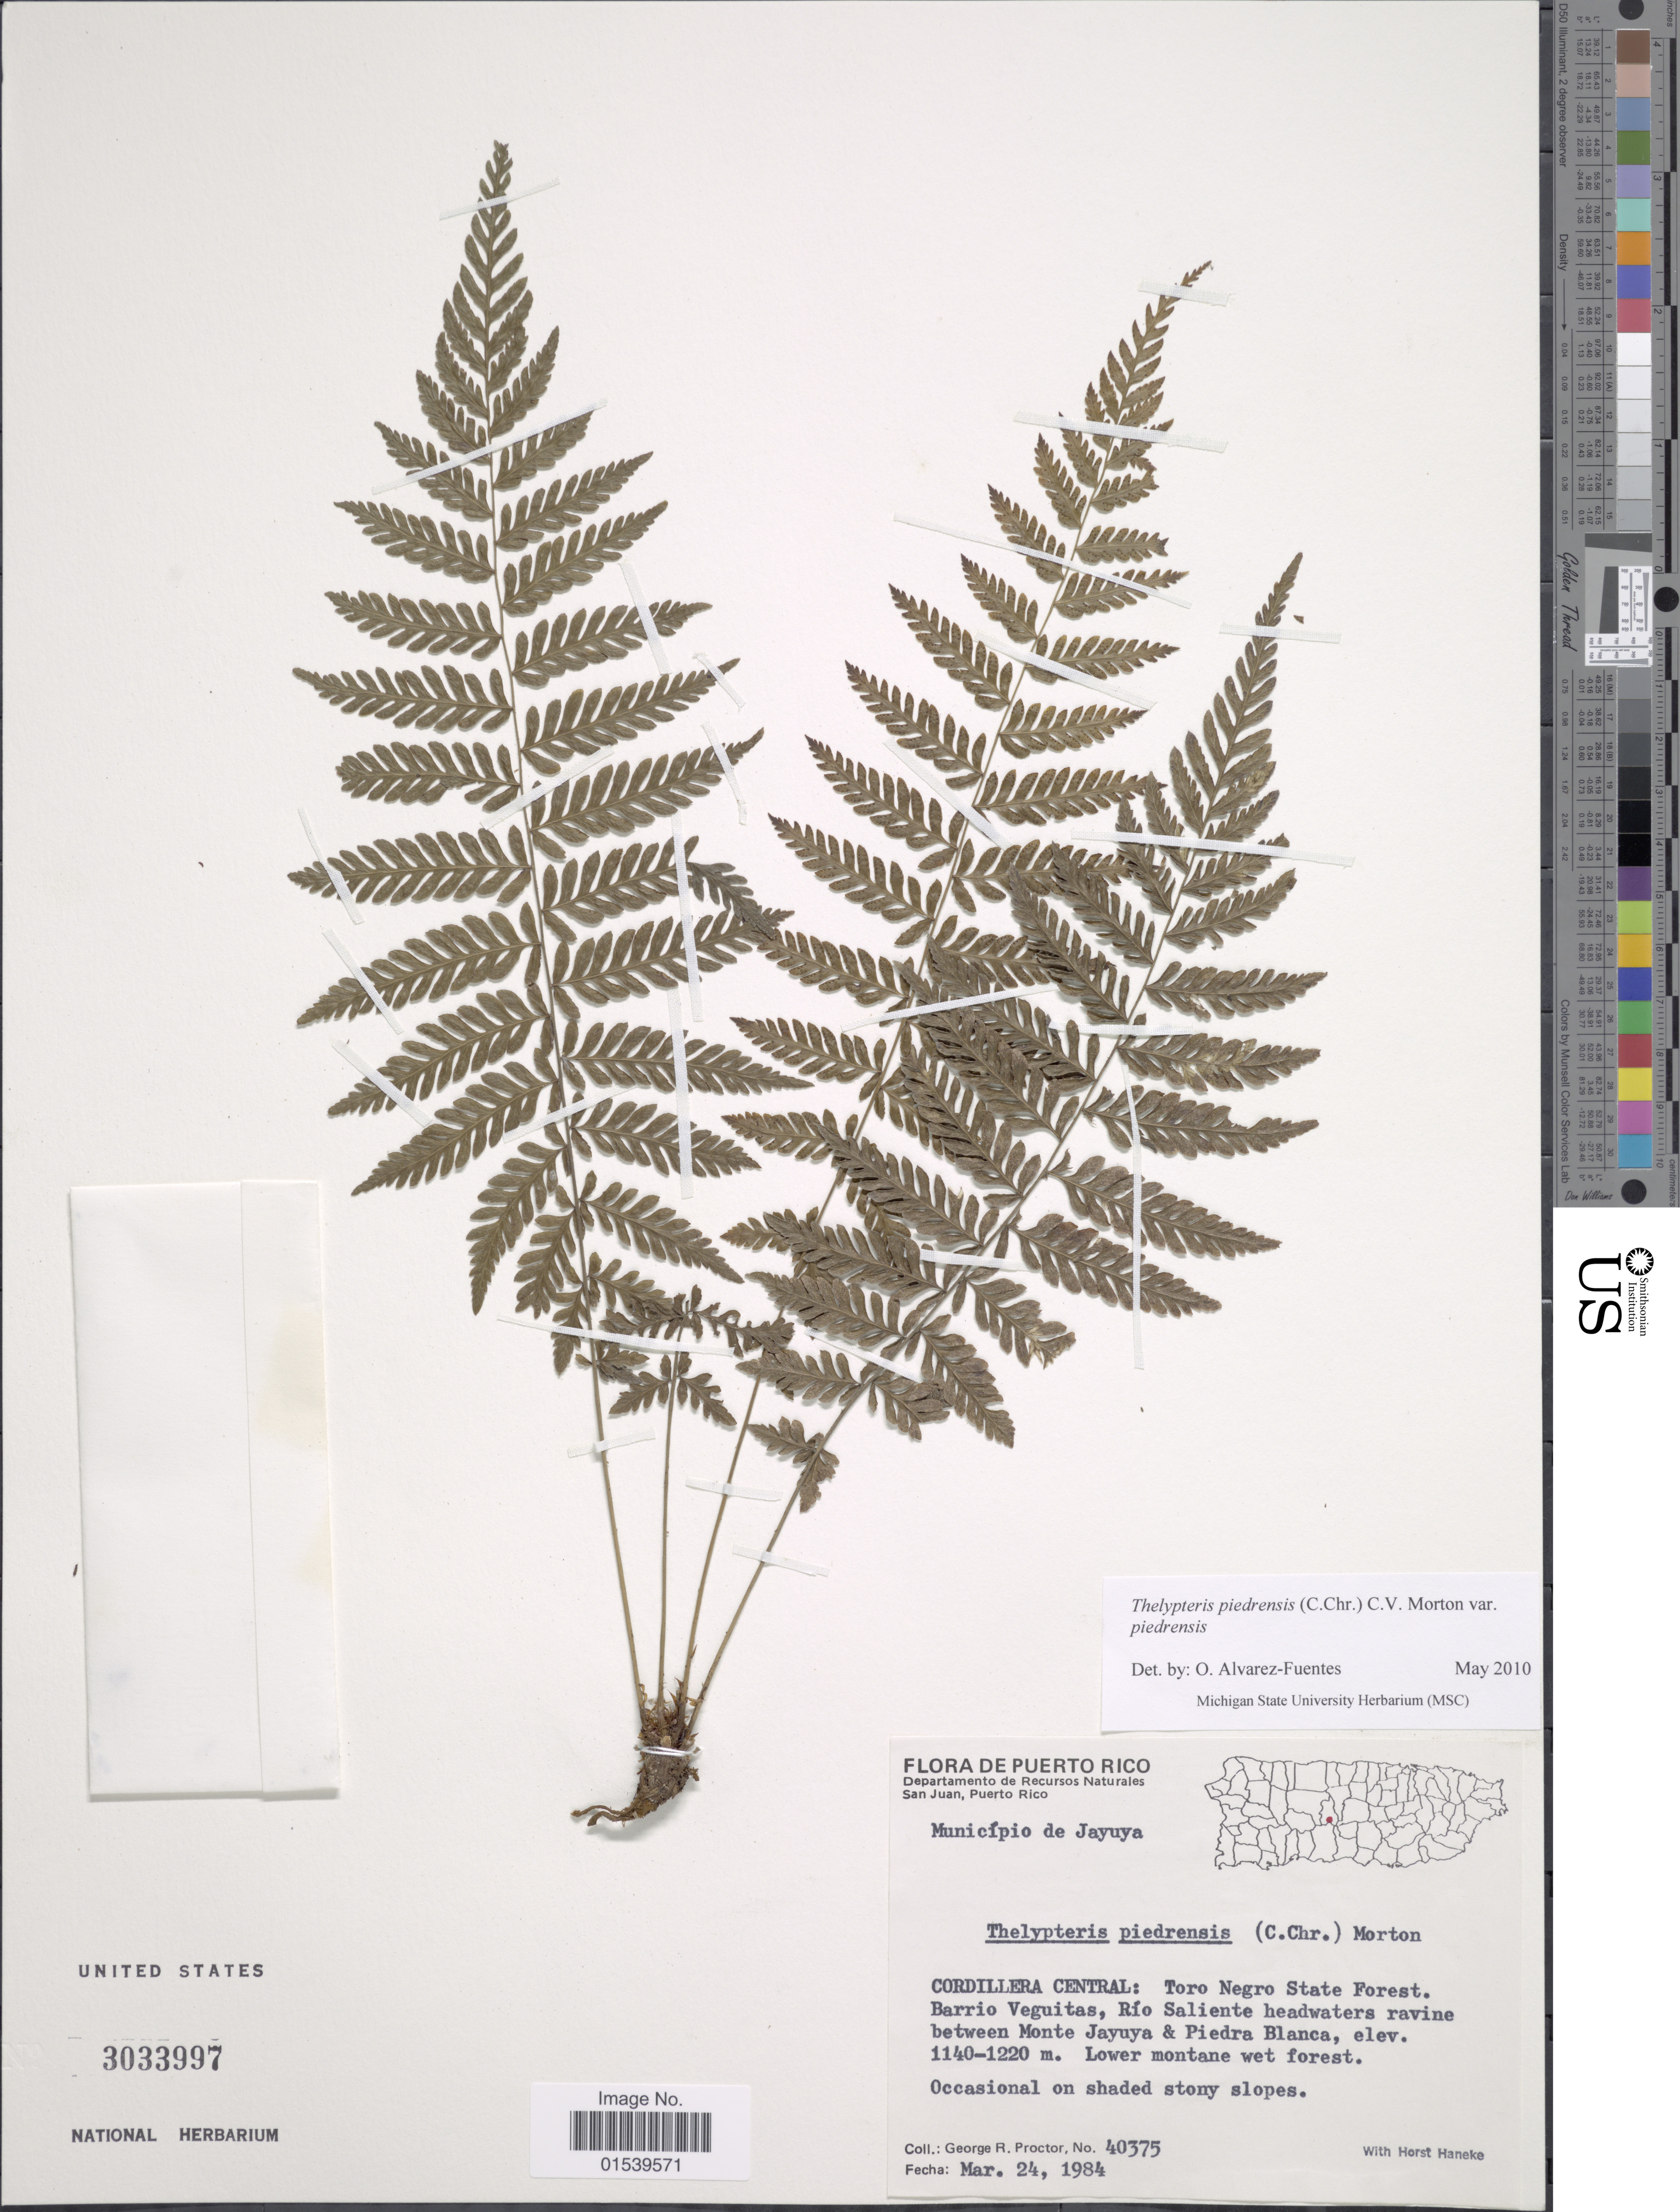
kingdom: Plantae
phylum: Tracheophyta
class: Polypodiopsida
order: Polypodiales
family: Thelypteridaceae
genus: Amauropelta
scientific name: Amauropelta piedrensis (C. Chr.) comb. nov., ined 2015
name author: (C. Chr.)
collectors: G. R. Proctor & H. Haneke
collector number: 40375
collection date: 1984-03-24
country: Puerto Rico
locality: Departamento de Recursos Naturales, San Juan, Municipio de Jayuya, Cordillera Central: Toro Negro State Forest, Barrio VEguitas, Rio Saliente headwaters ravine between Monte Jayuya & Piedra Blanca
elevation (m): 1140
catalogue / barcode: US 3033997